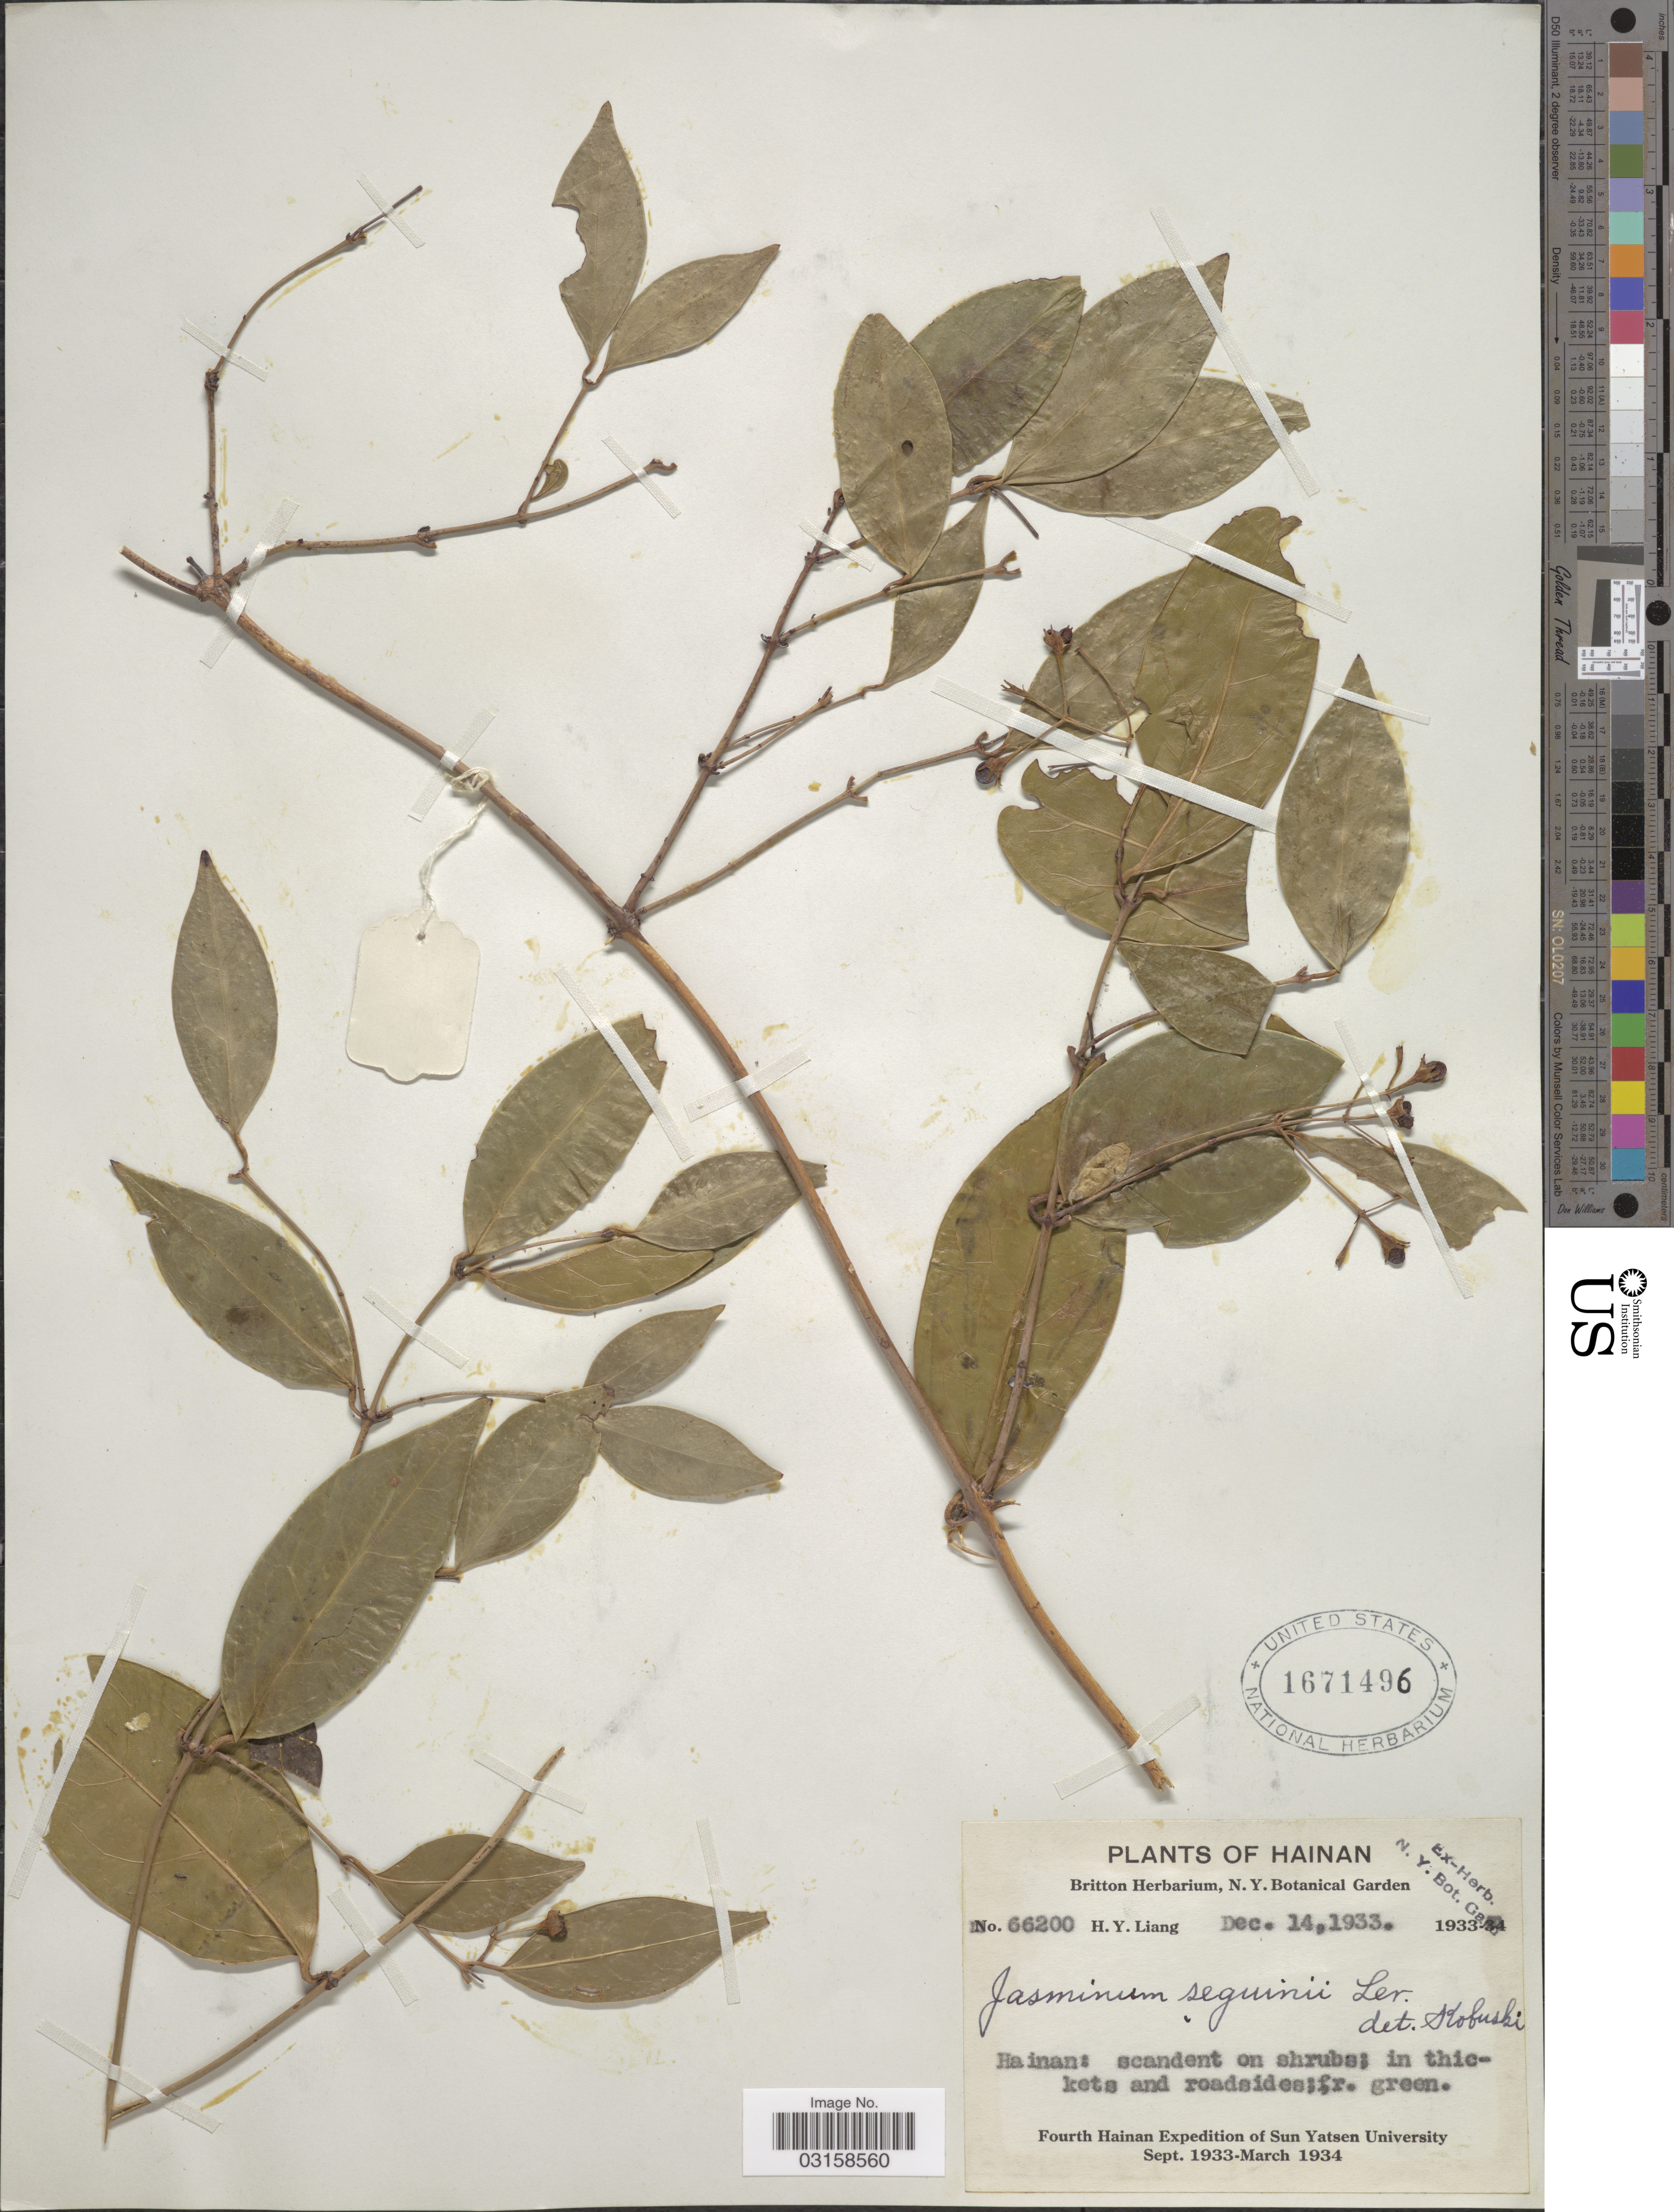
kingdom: Plantae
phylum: Tracheophyta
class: Magnoliopsida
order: Lamiales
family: Oleaceae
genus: Jasminum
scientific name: Jasminum seguinii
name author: H. Lév.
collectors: H. Y. Liang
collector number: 66200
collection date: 1933-12-14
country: China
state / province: Hainan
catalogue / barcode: US 1671496